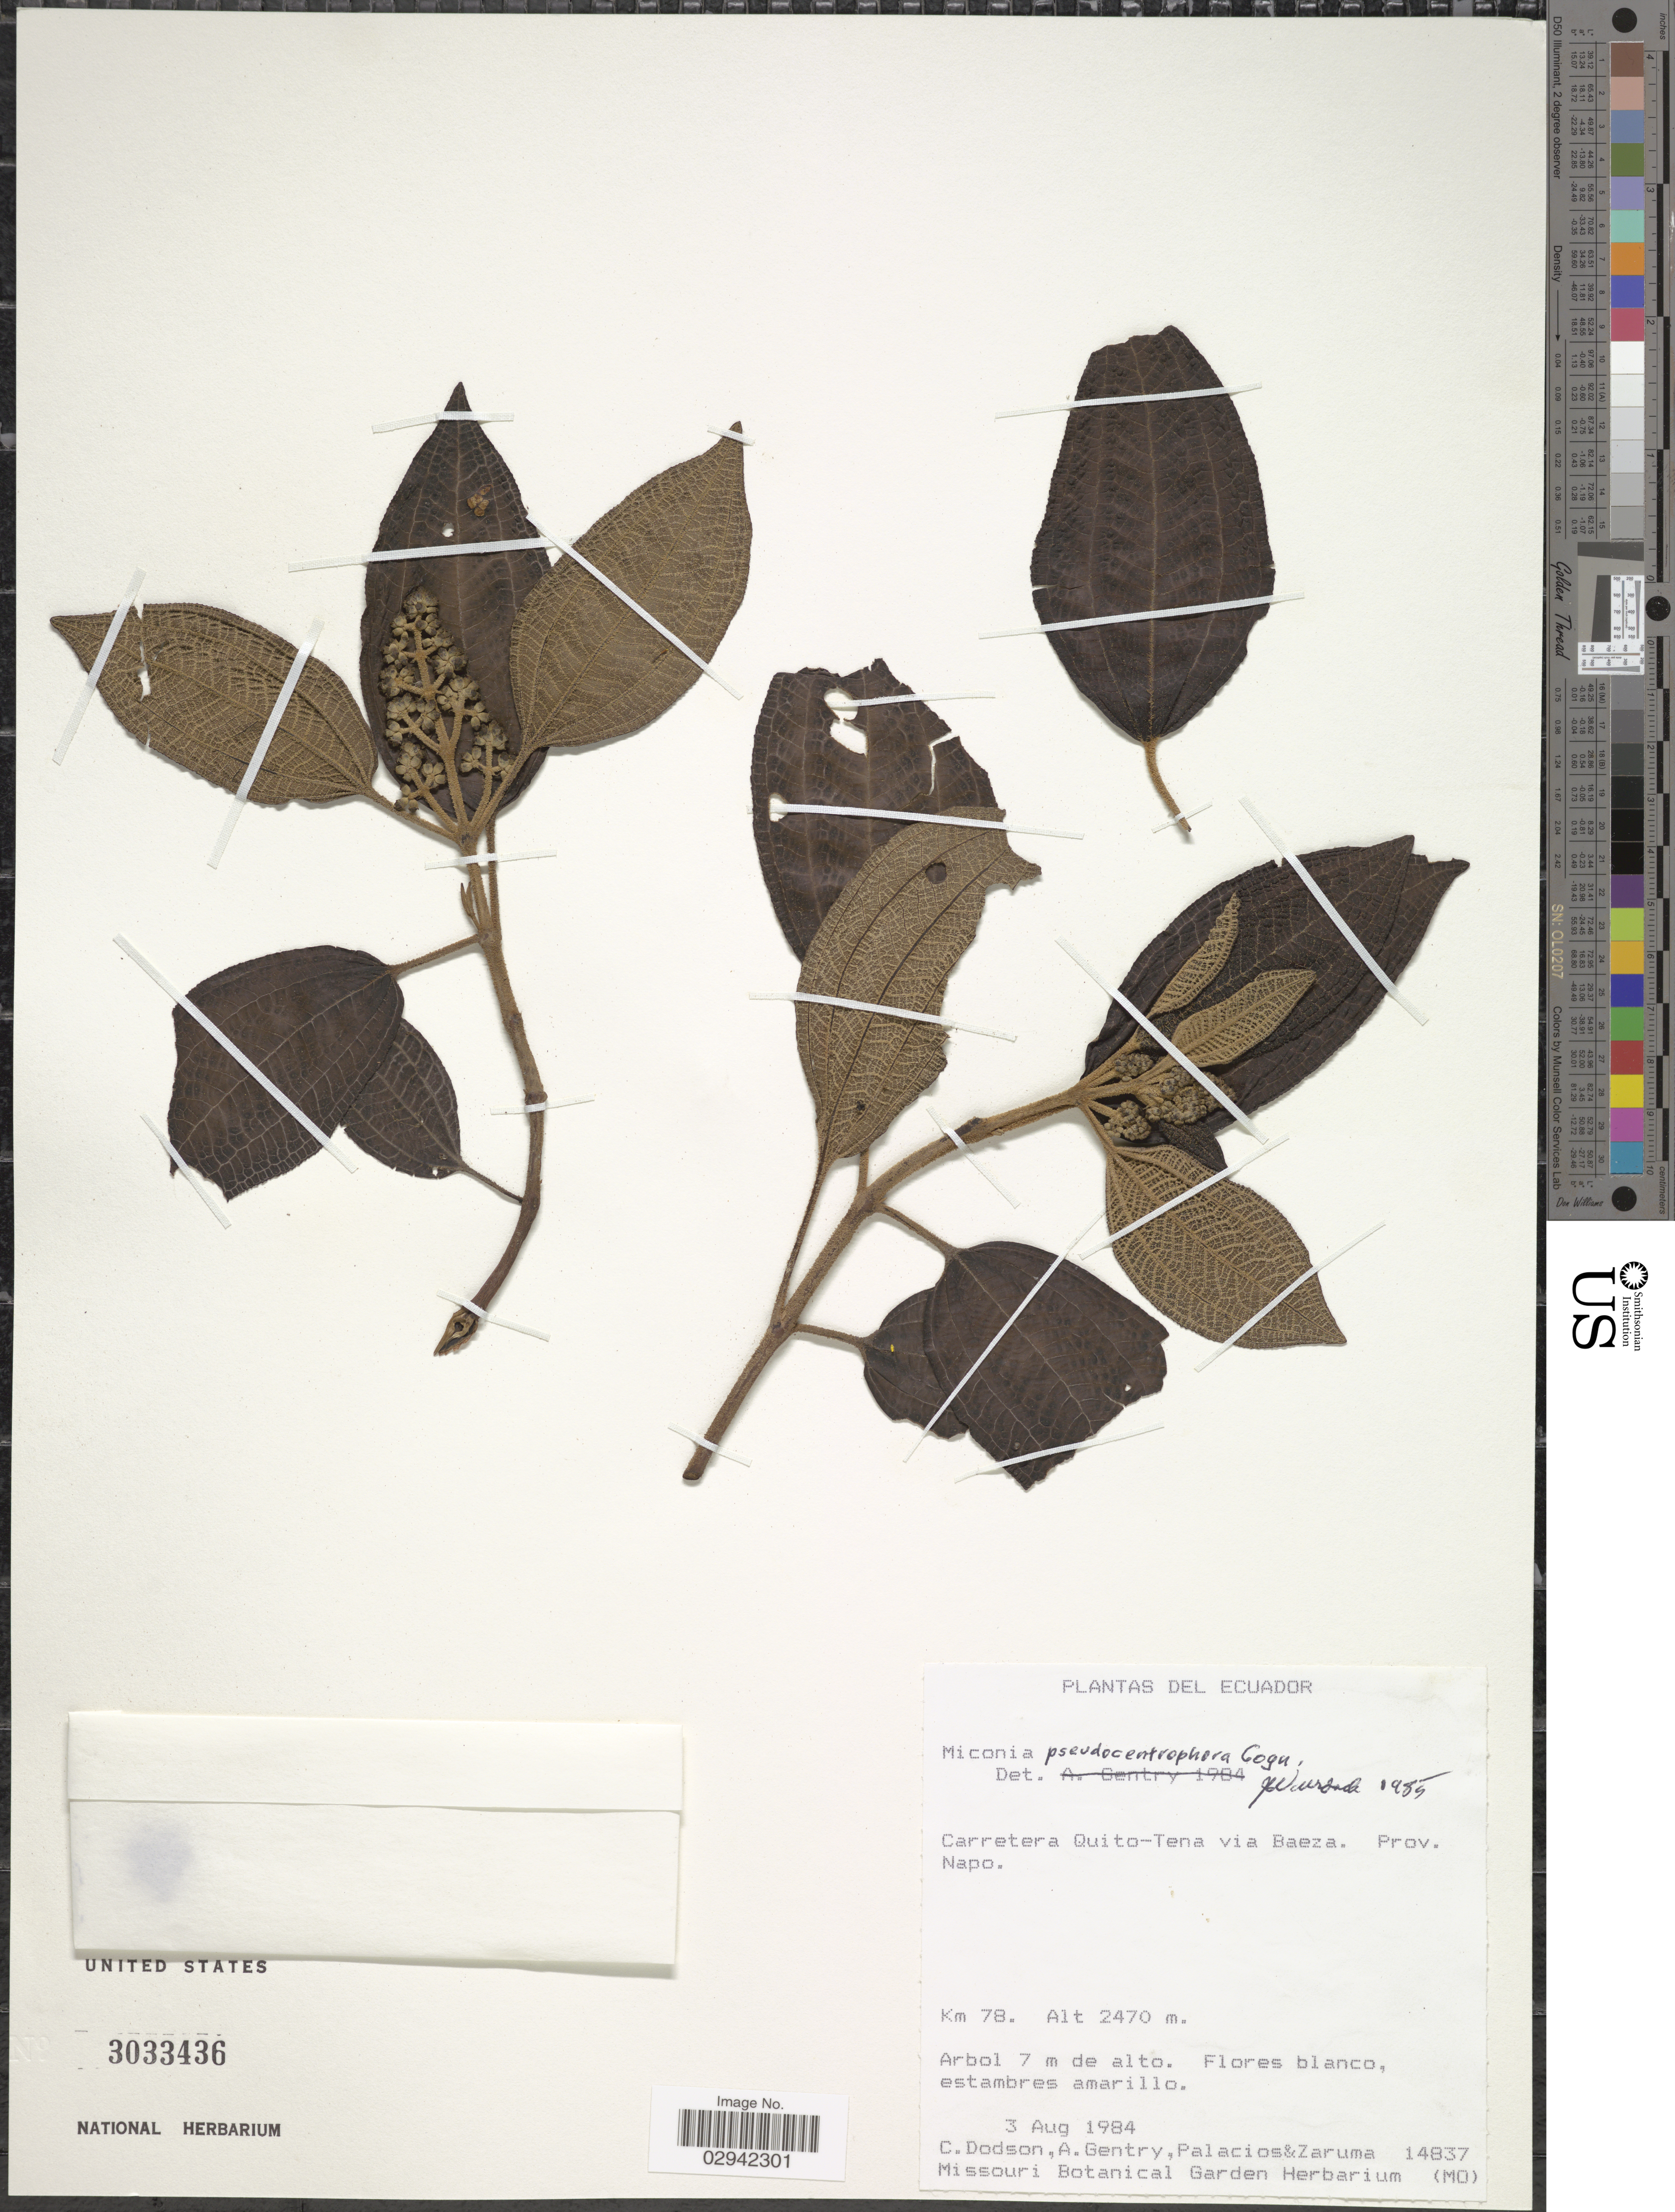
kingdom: Plantae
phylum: Tracheophyta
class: Magnoliopsida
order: Myrtales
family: Melastomataceae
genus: Miconia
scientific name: Miconia pseudocentrophora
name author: Cogn.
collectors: C. Dodson, A. H. Gentry, Palacios, -- & -. Zaruma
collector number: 14837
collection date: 1984-08-03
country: Ecuador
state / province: Napo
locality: Carretera Quito-Tena via Baeza. Km 78.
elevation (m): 2470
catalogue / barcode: US 3033436